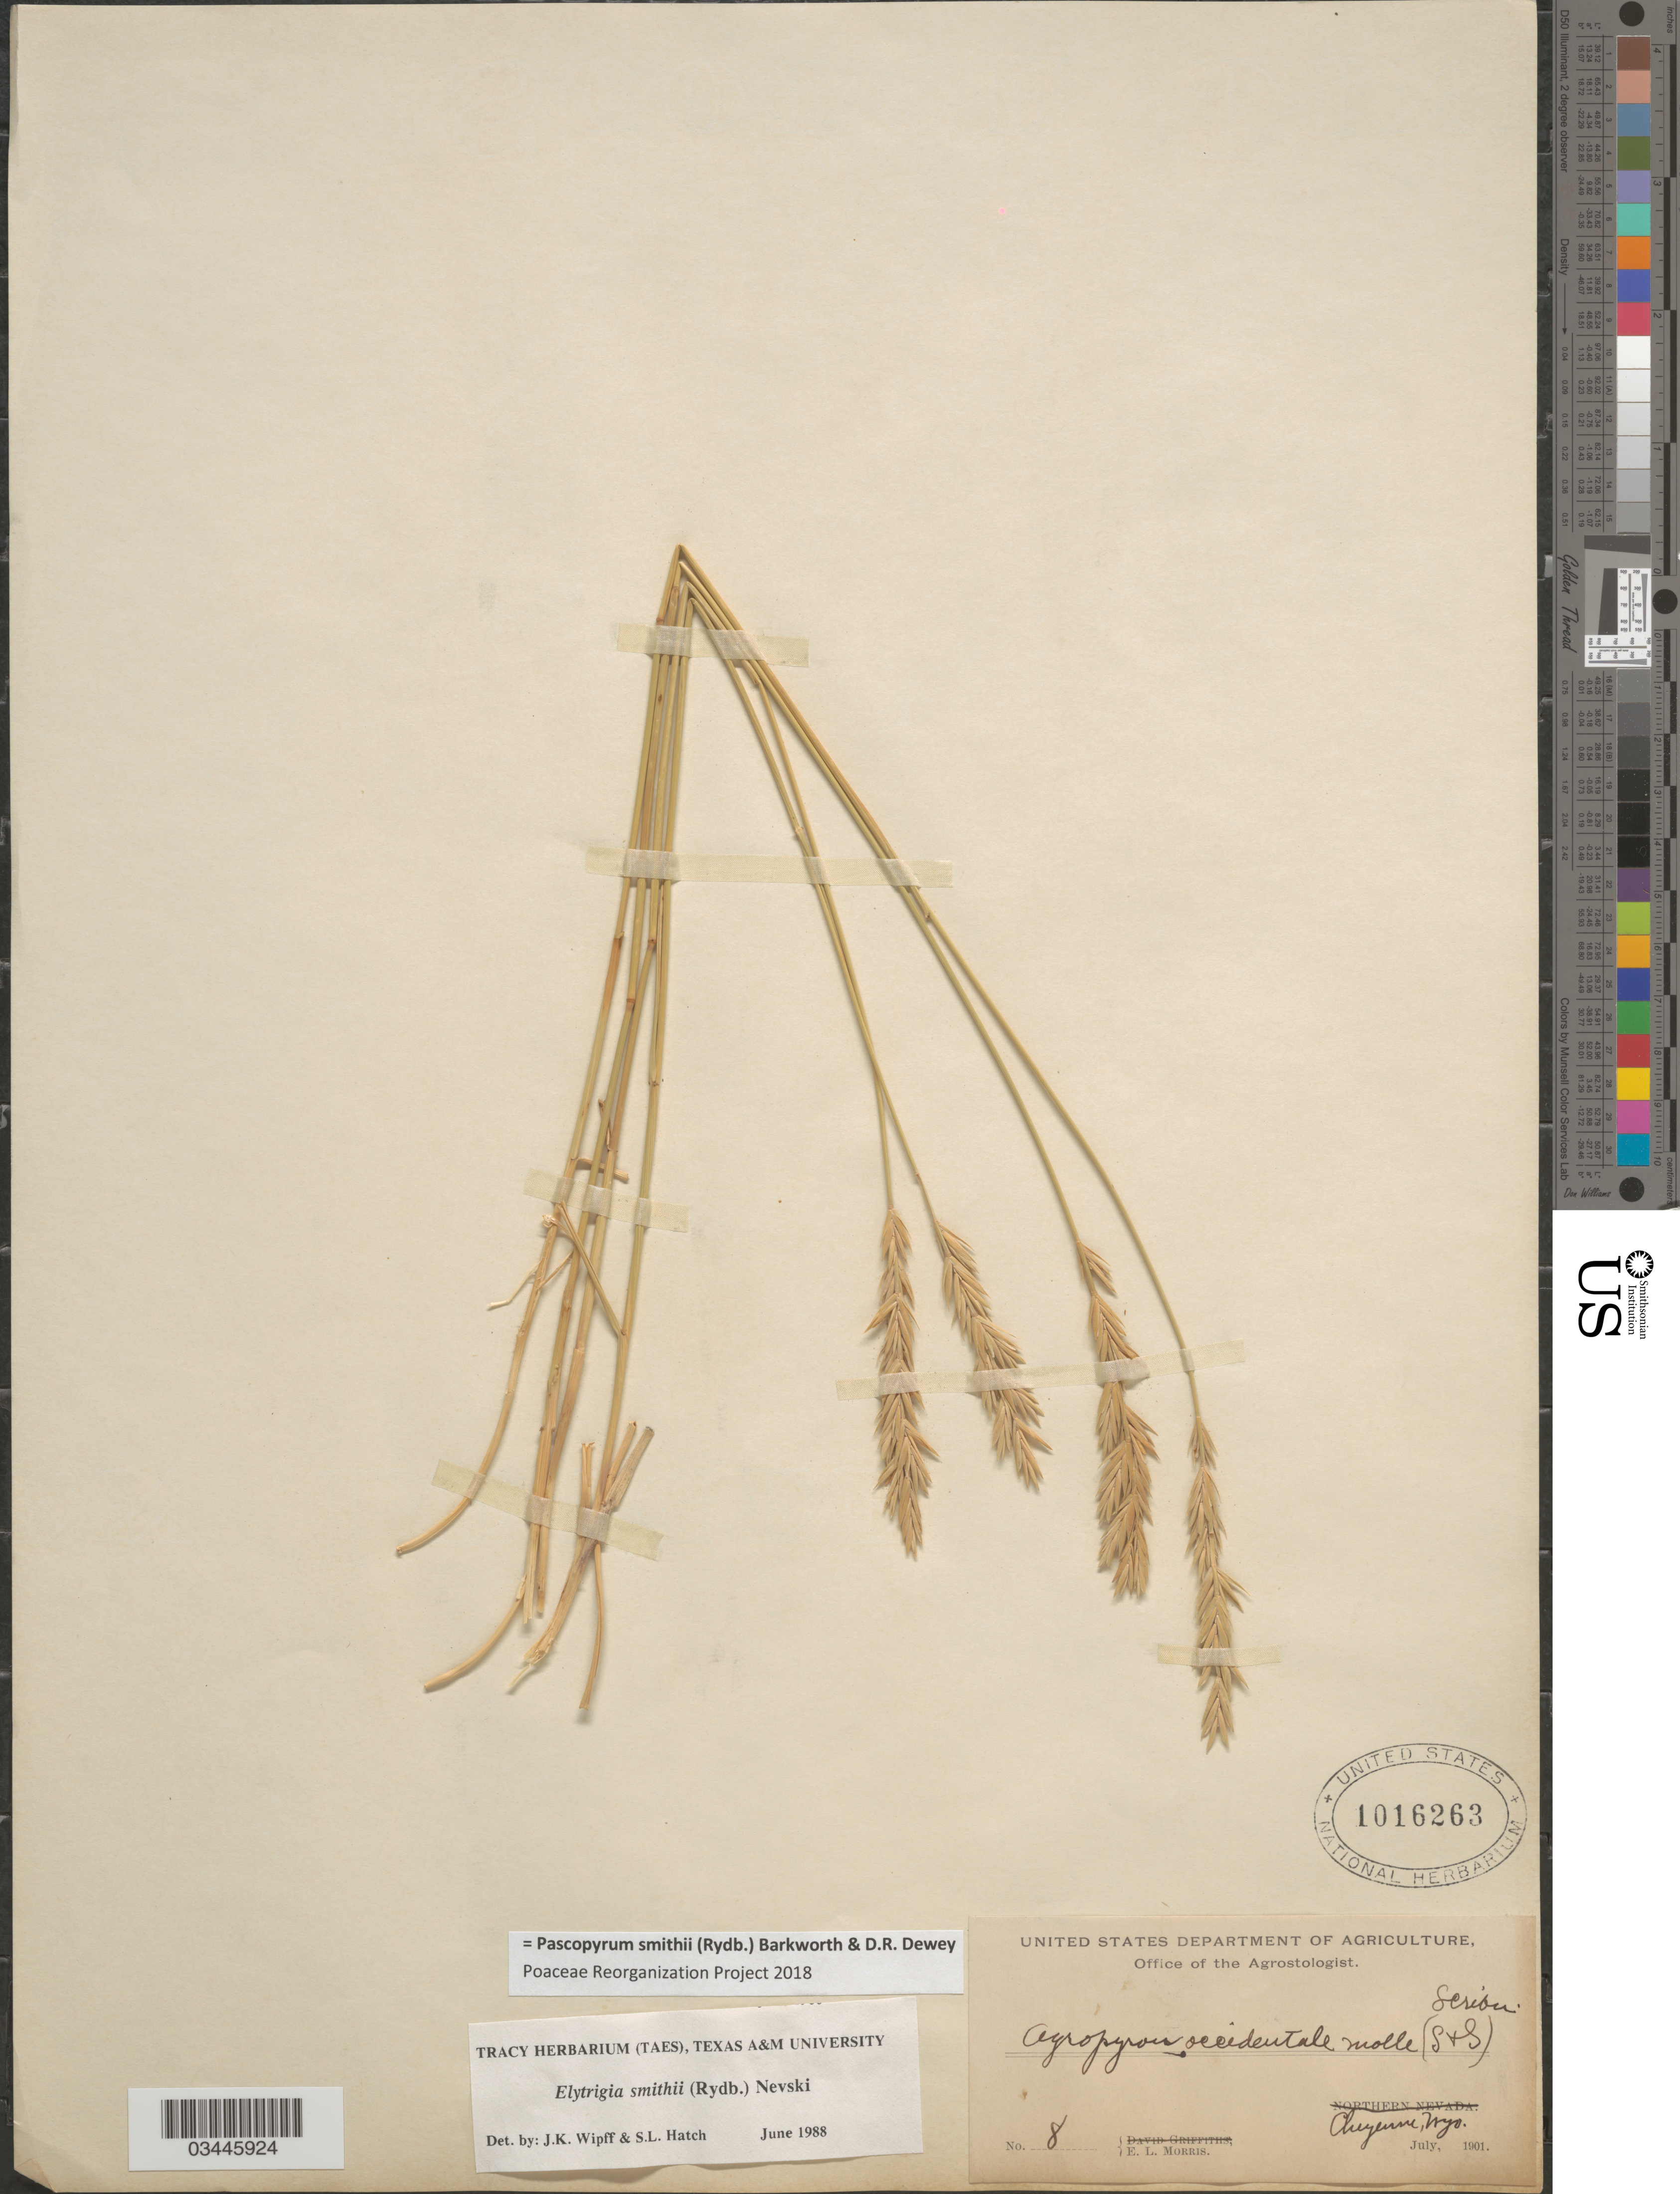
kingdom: Plantae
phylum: Tracheophyta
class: Liliopsida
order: Poales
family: Poaceae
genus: Pascopyrum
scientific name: Pascopyrum smithii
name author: (Rydb.) Barkworth & Dewey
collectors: E. Morris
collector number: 8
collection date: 1901-07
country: United States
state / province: Wyoming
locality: Cheyenne.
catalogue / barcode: US 1016263